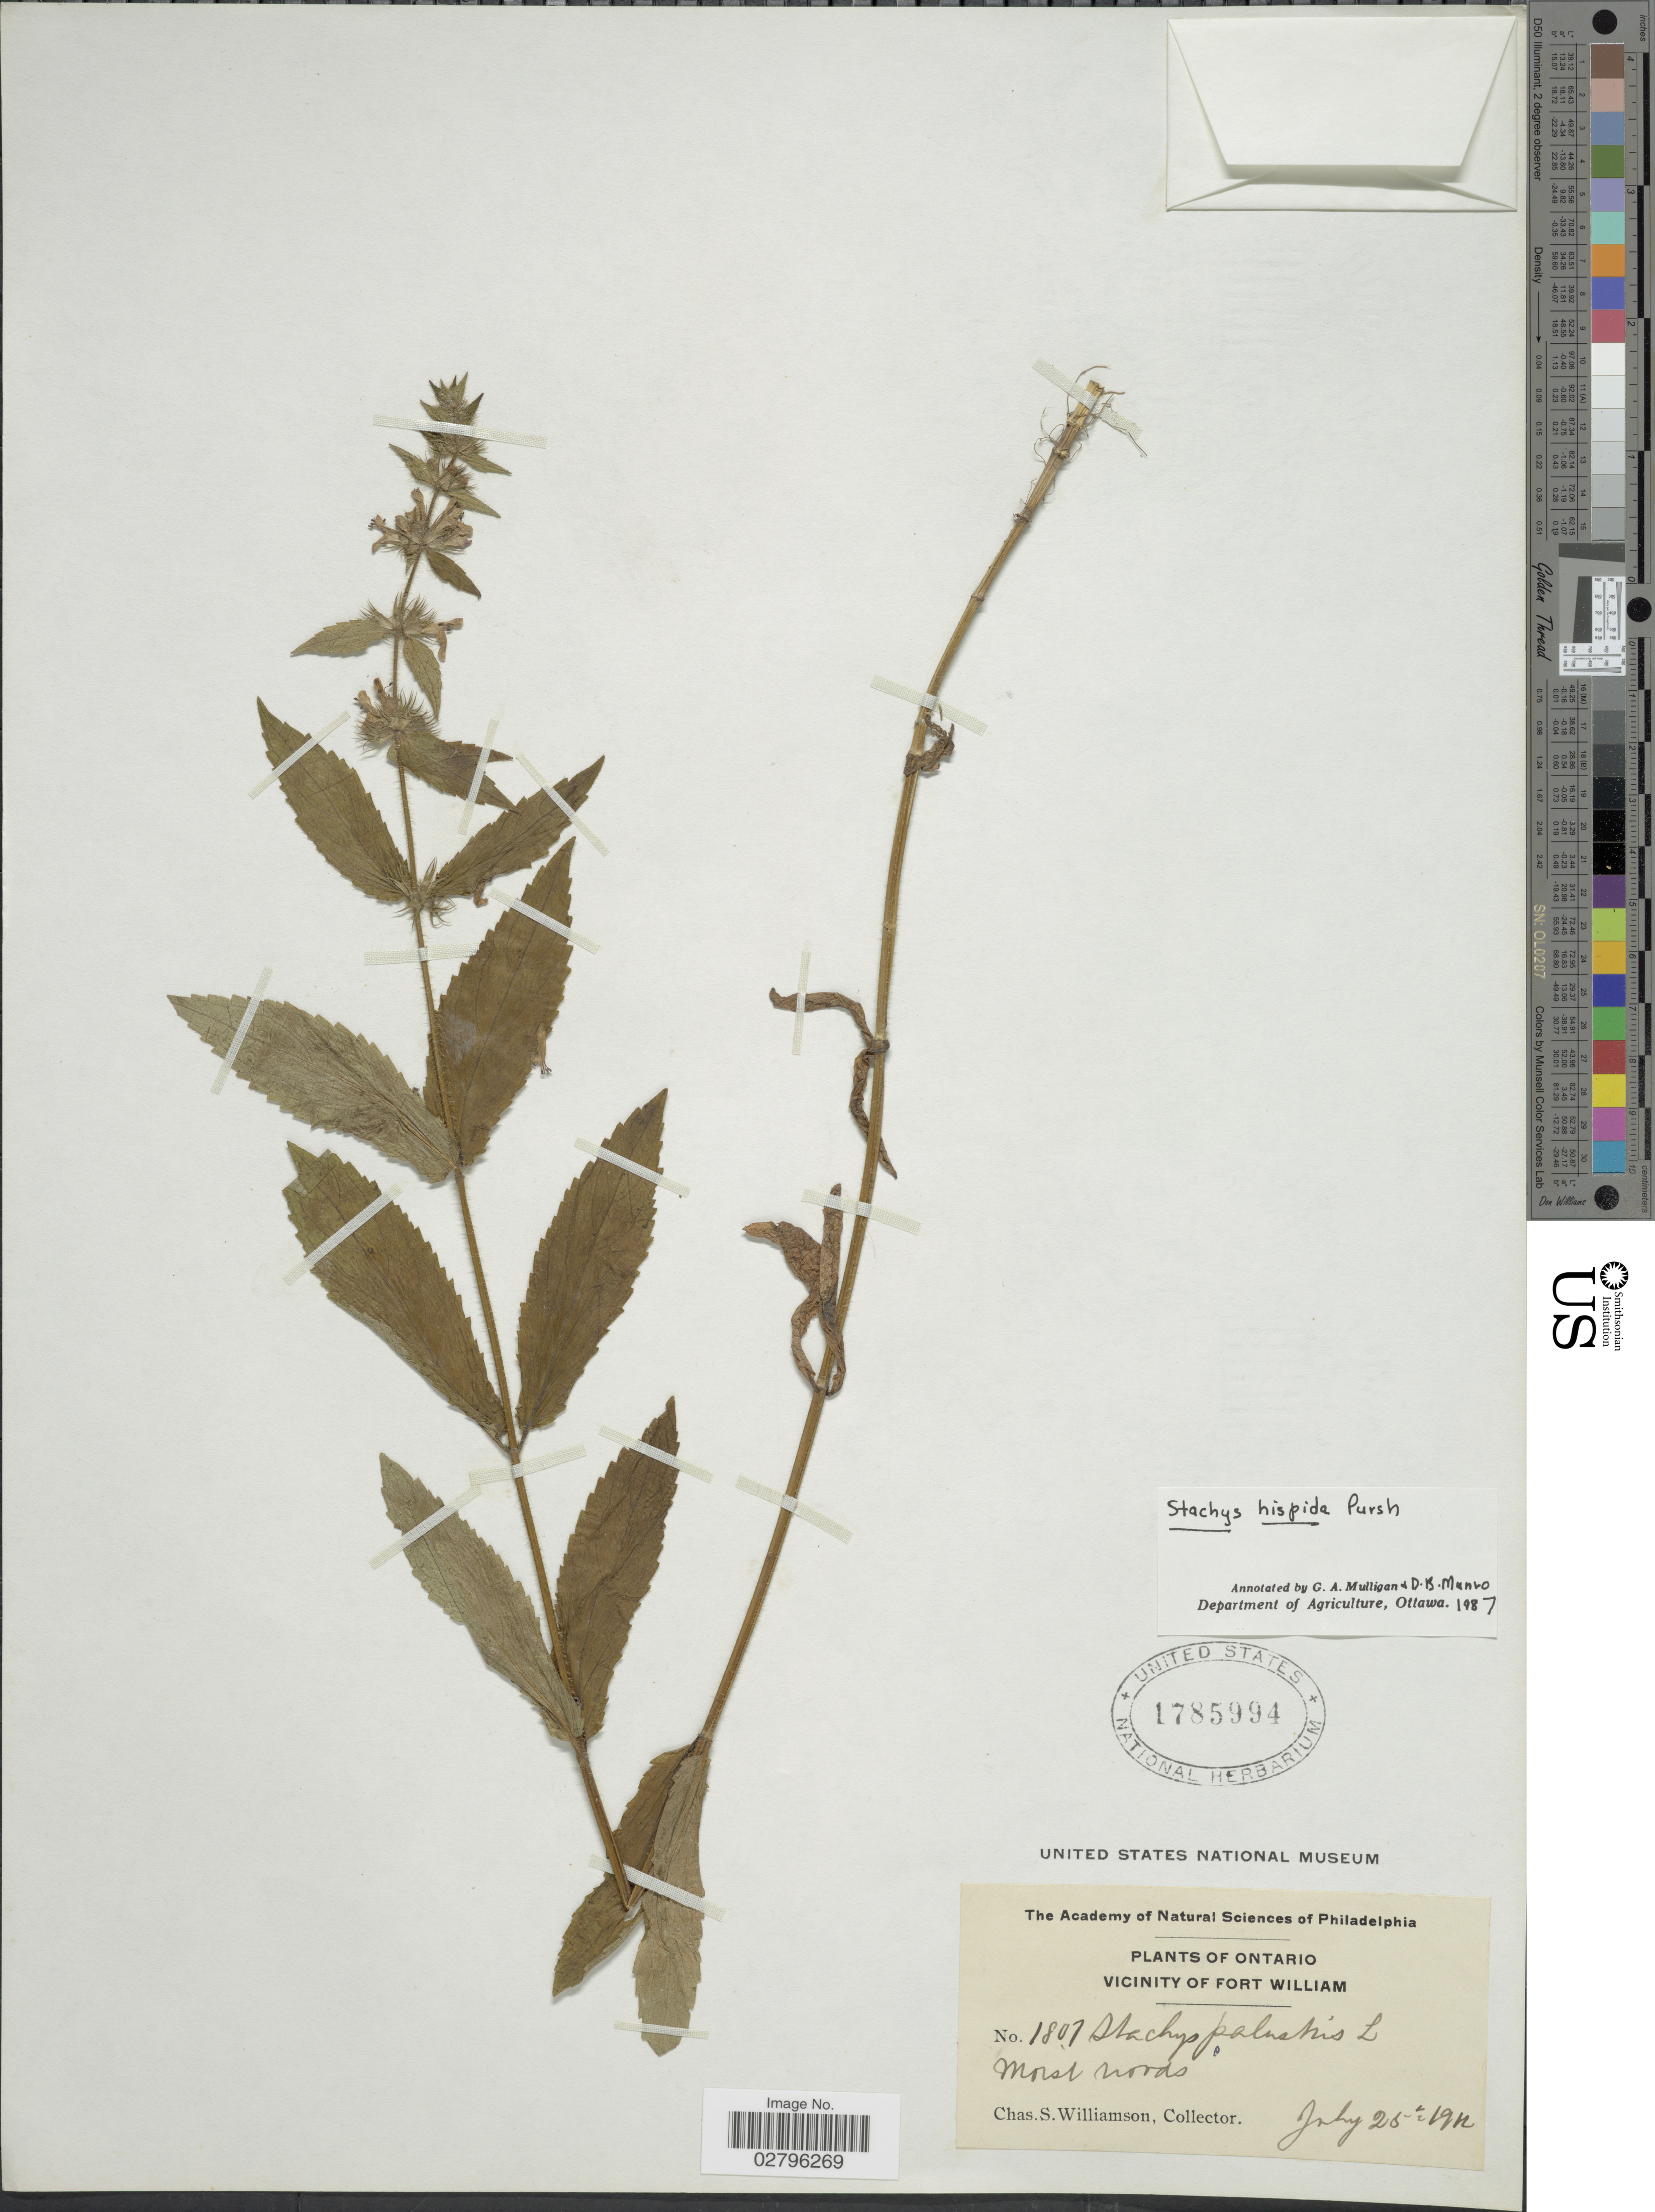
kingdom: Plantae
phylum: Tracheophyta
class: Magnoliopsida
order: Lamiales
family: Lamiaceae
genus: Stachys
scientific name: Stachys hispida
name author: Pursh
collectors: C. Williamson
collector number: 1807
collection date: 1912-07-25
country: Canada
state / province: Ontario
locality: Vicinity of Fort William. Moist woods.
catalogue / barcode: US 1785994